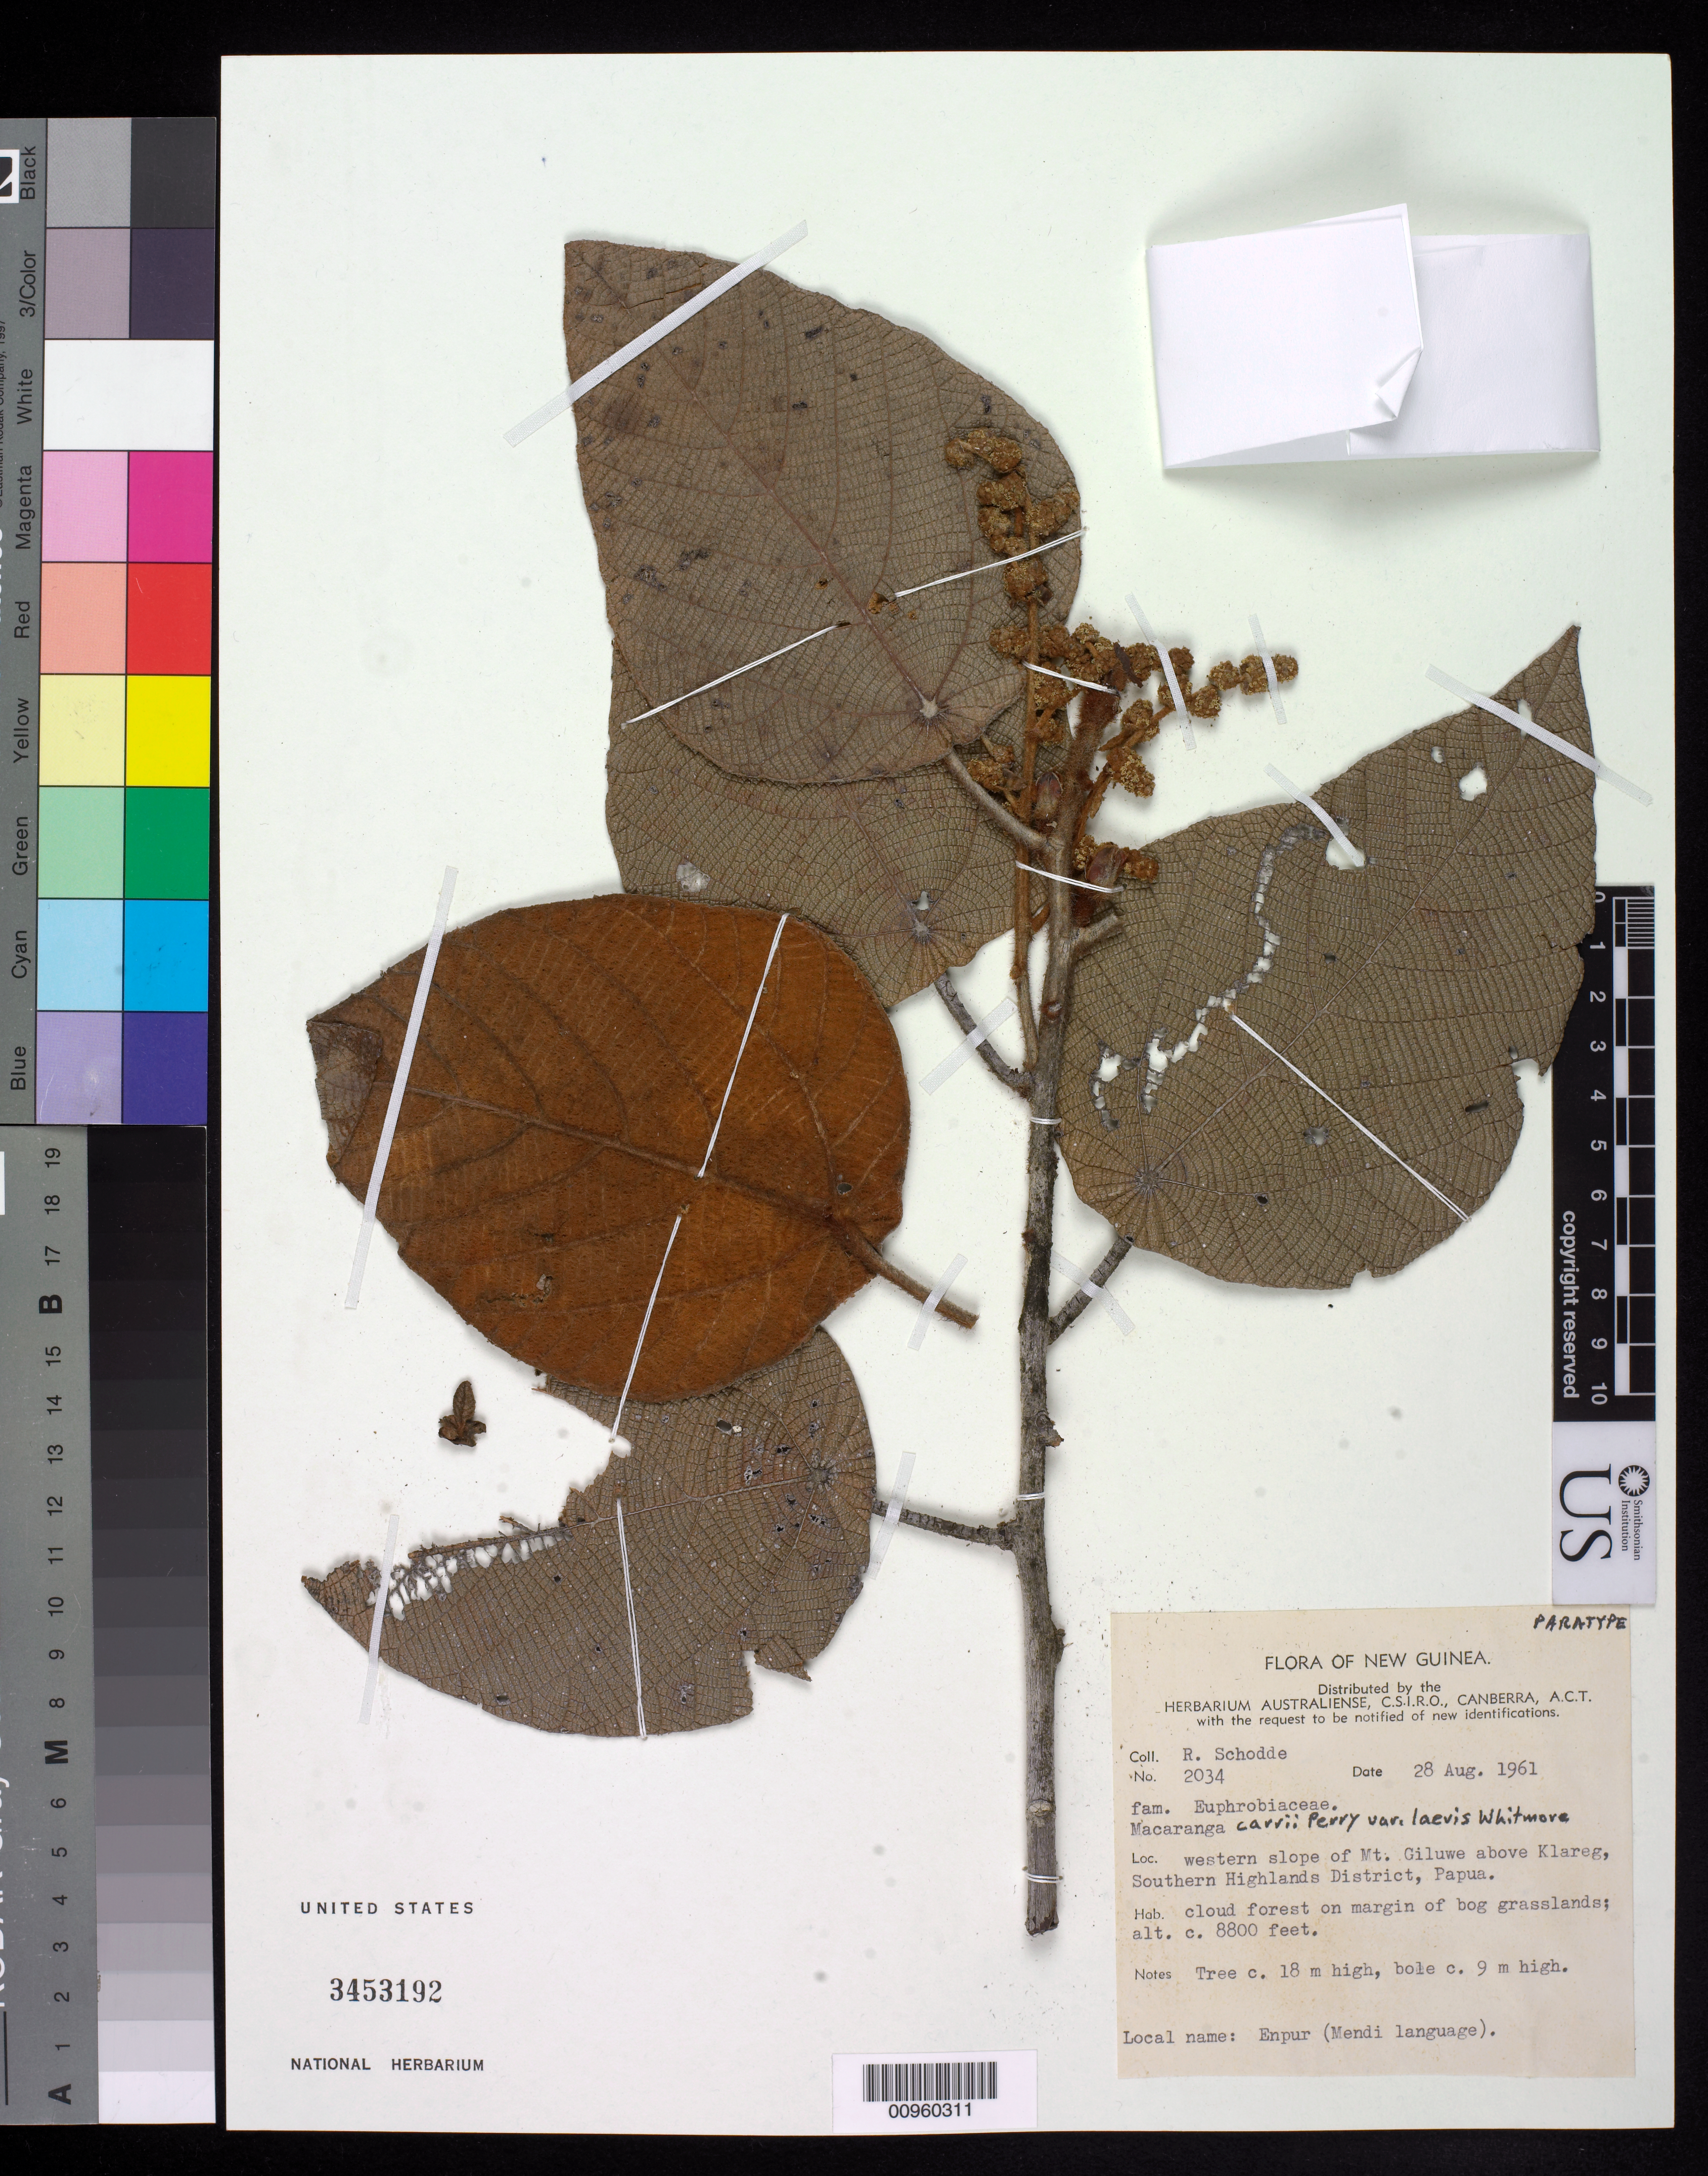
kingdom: Plantae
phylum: Tracheophyta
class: Magnoliopsida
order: Malpighiales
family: Euphorbiaceae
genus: Macaranga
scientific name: Macaranga carrii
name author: L.M. Perry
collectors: R. Schodde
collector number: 2034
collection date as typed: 28 Aug 1961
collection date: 1961-08-28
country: Papua New Guinea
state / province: Southern Highlands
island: New Guinea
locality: Mt. Giluwe above Klareg, Papua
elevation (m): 2682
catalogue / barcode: US 3453192